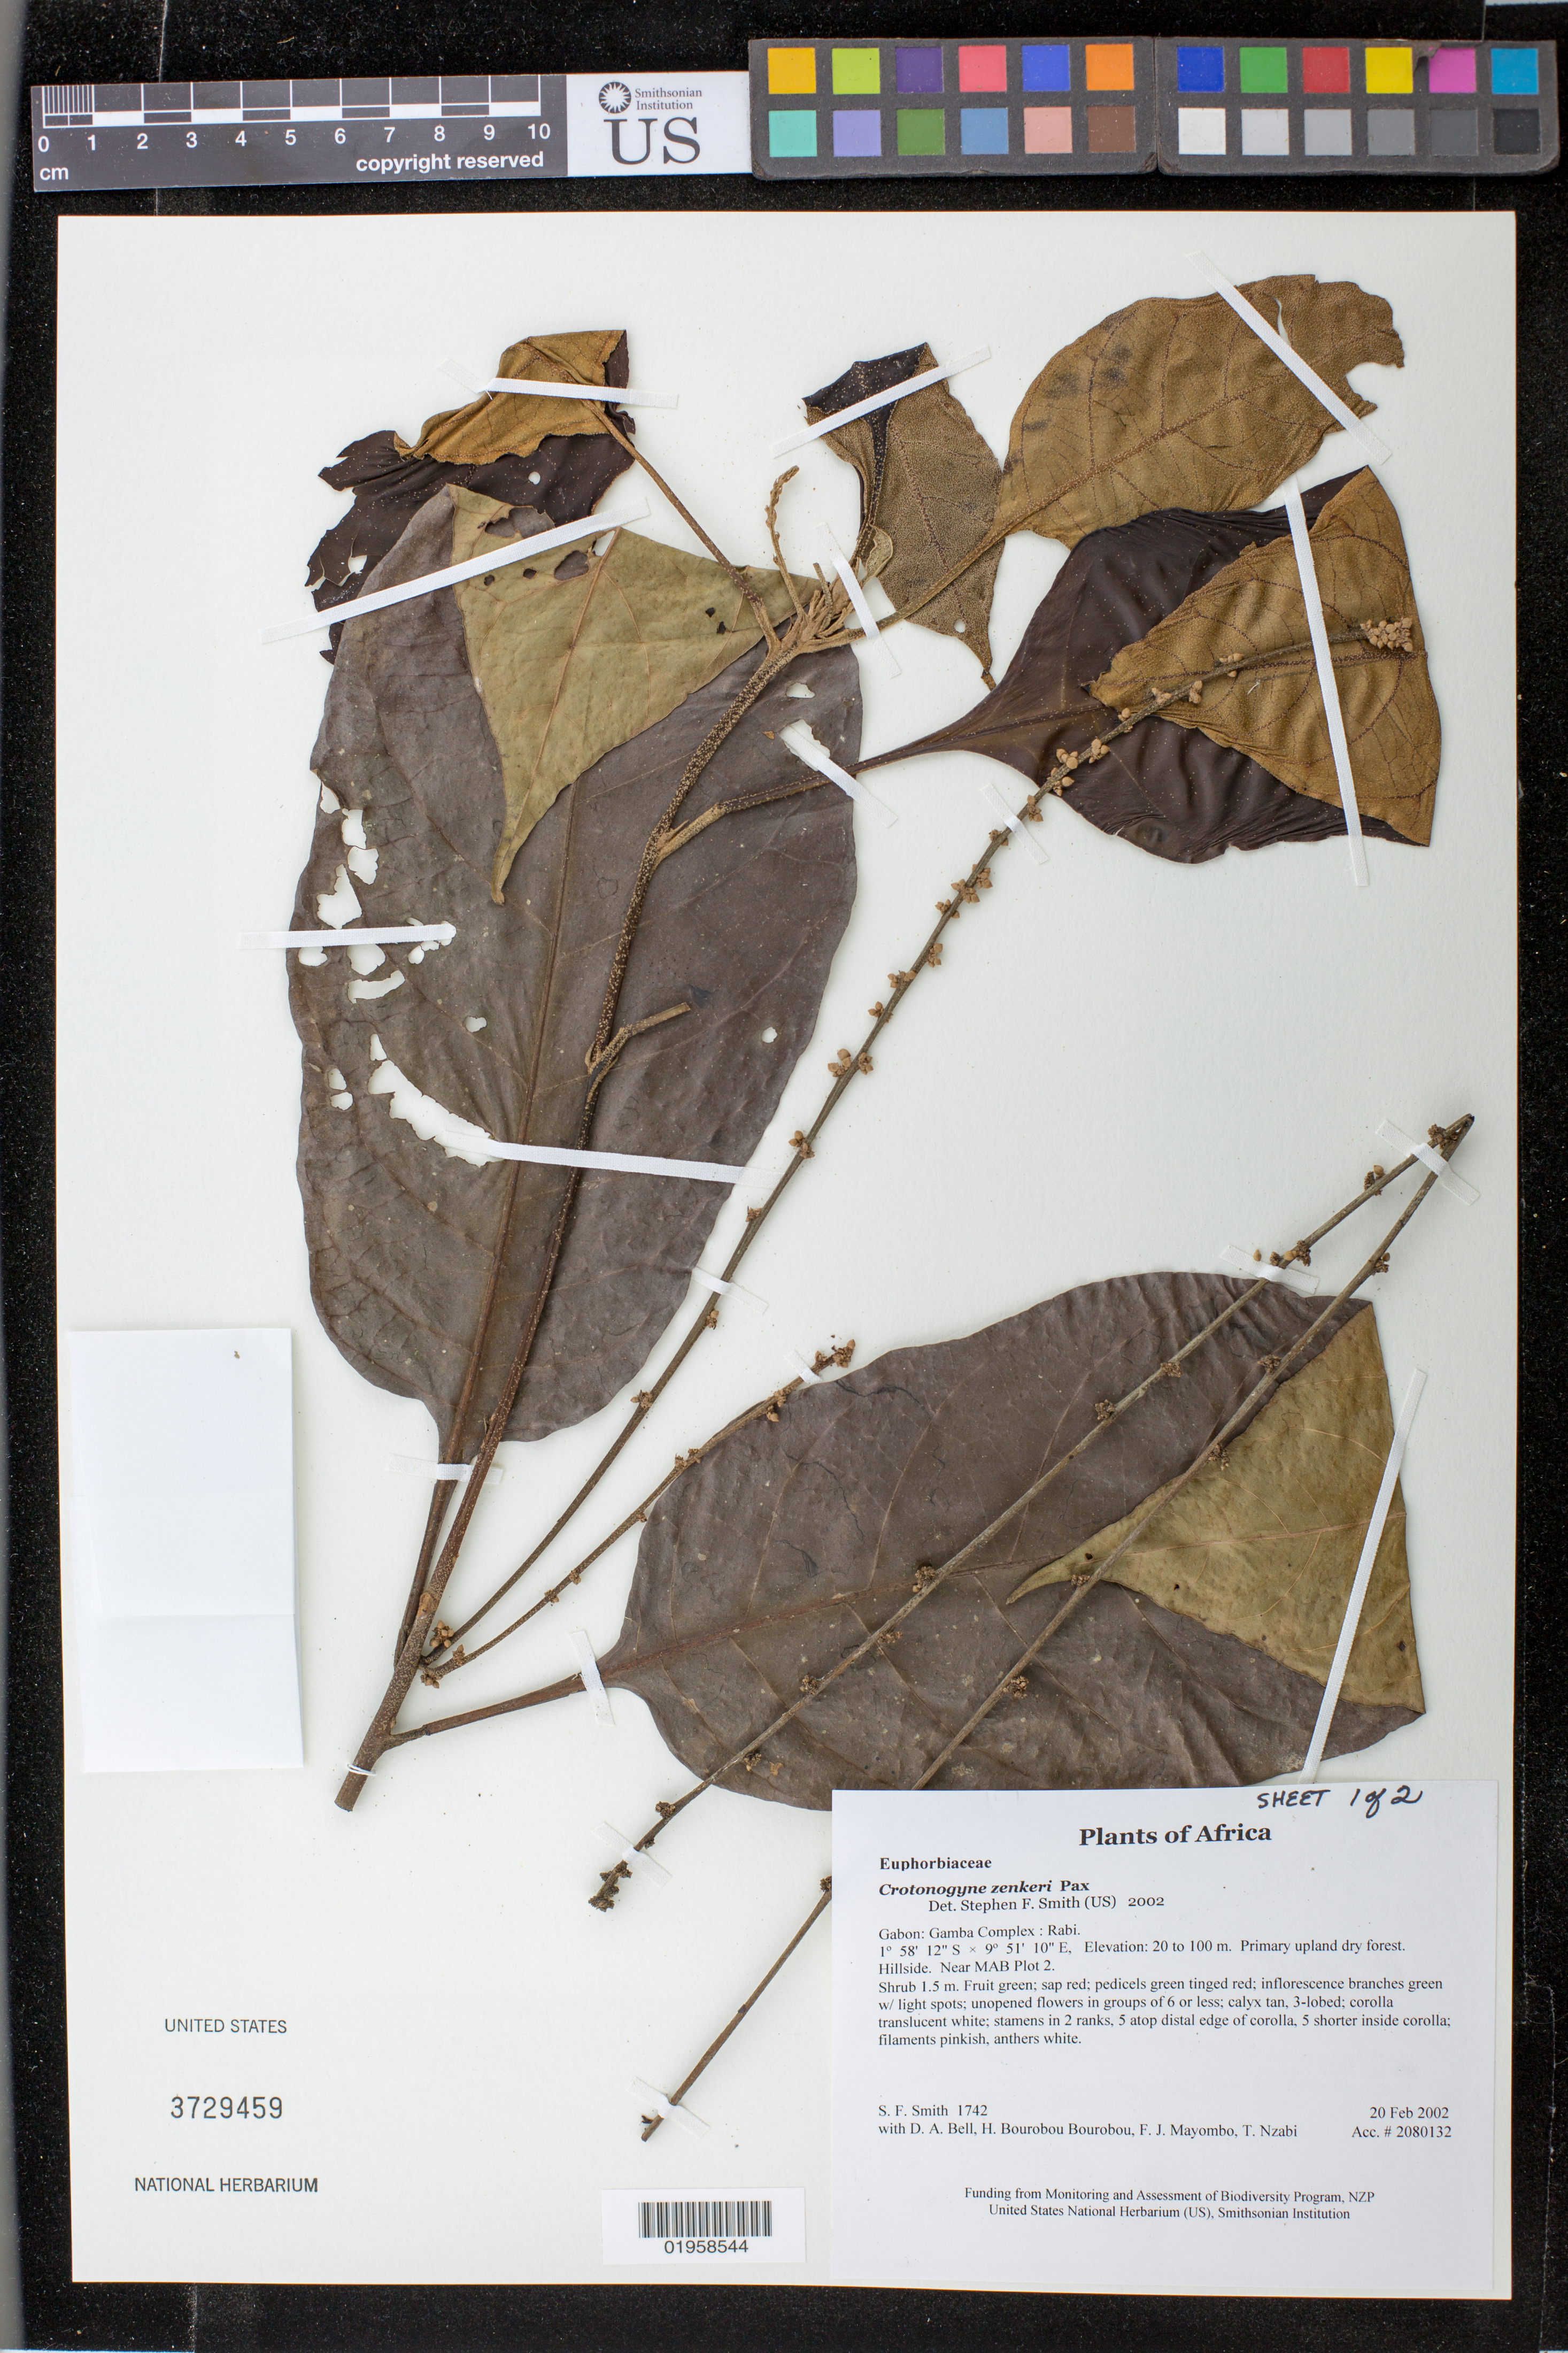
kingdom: Plantae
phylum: Tracheophyta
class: Magnoliopsida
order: Malpighiales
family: Euphorbiaceae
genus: Crotonogyne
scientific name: Crotonogyne zenkeri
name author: Pax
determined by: Smith, Stephen F., (US), NMNH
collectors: S.F. Smith, D. A. Bell, H. Bourobou Bourobou & F. J. Mayombo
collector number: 1742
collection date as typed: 20 Feb 2002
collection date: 2002-02-20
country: Gabon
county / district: Gamba Complex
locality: Rabi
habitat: Primary upland dry forest. Hillside. Near MAB Plot 2.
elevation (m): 20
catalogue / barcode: US 3729459